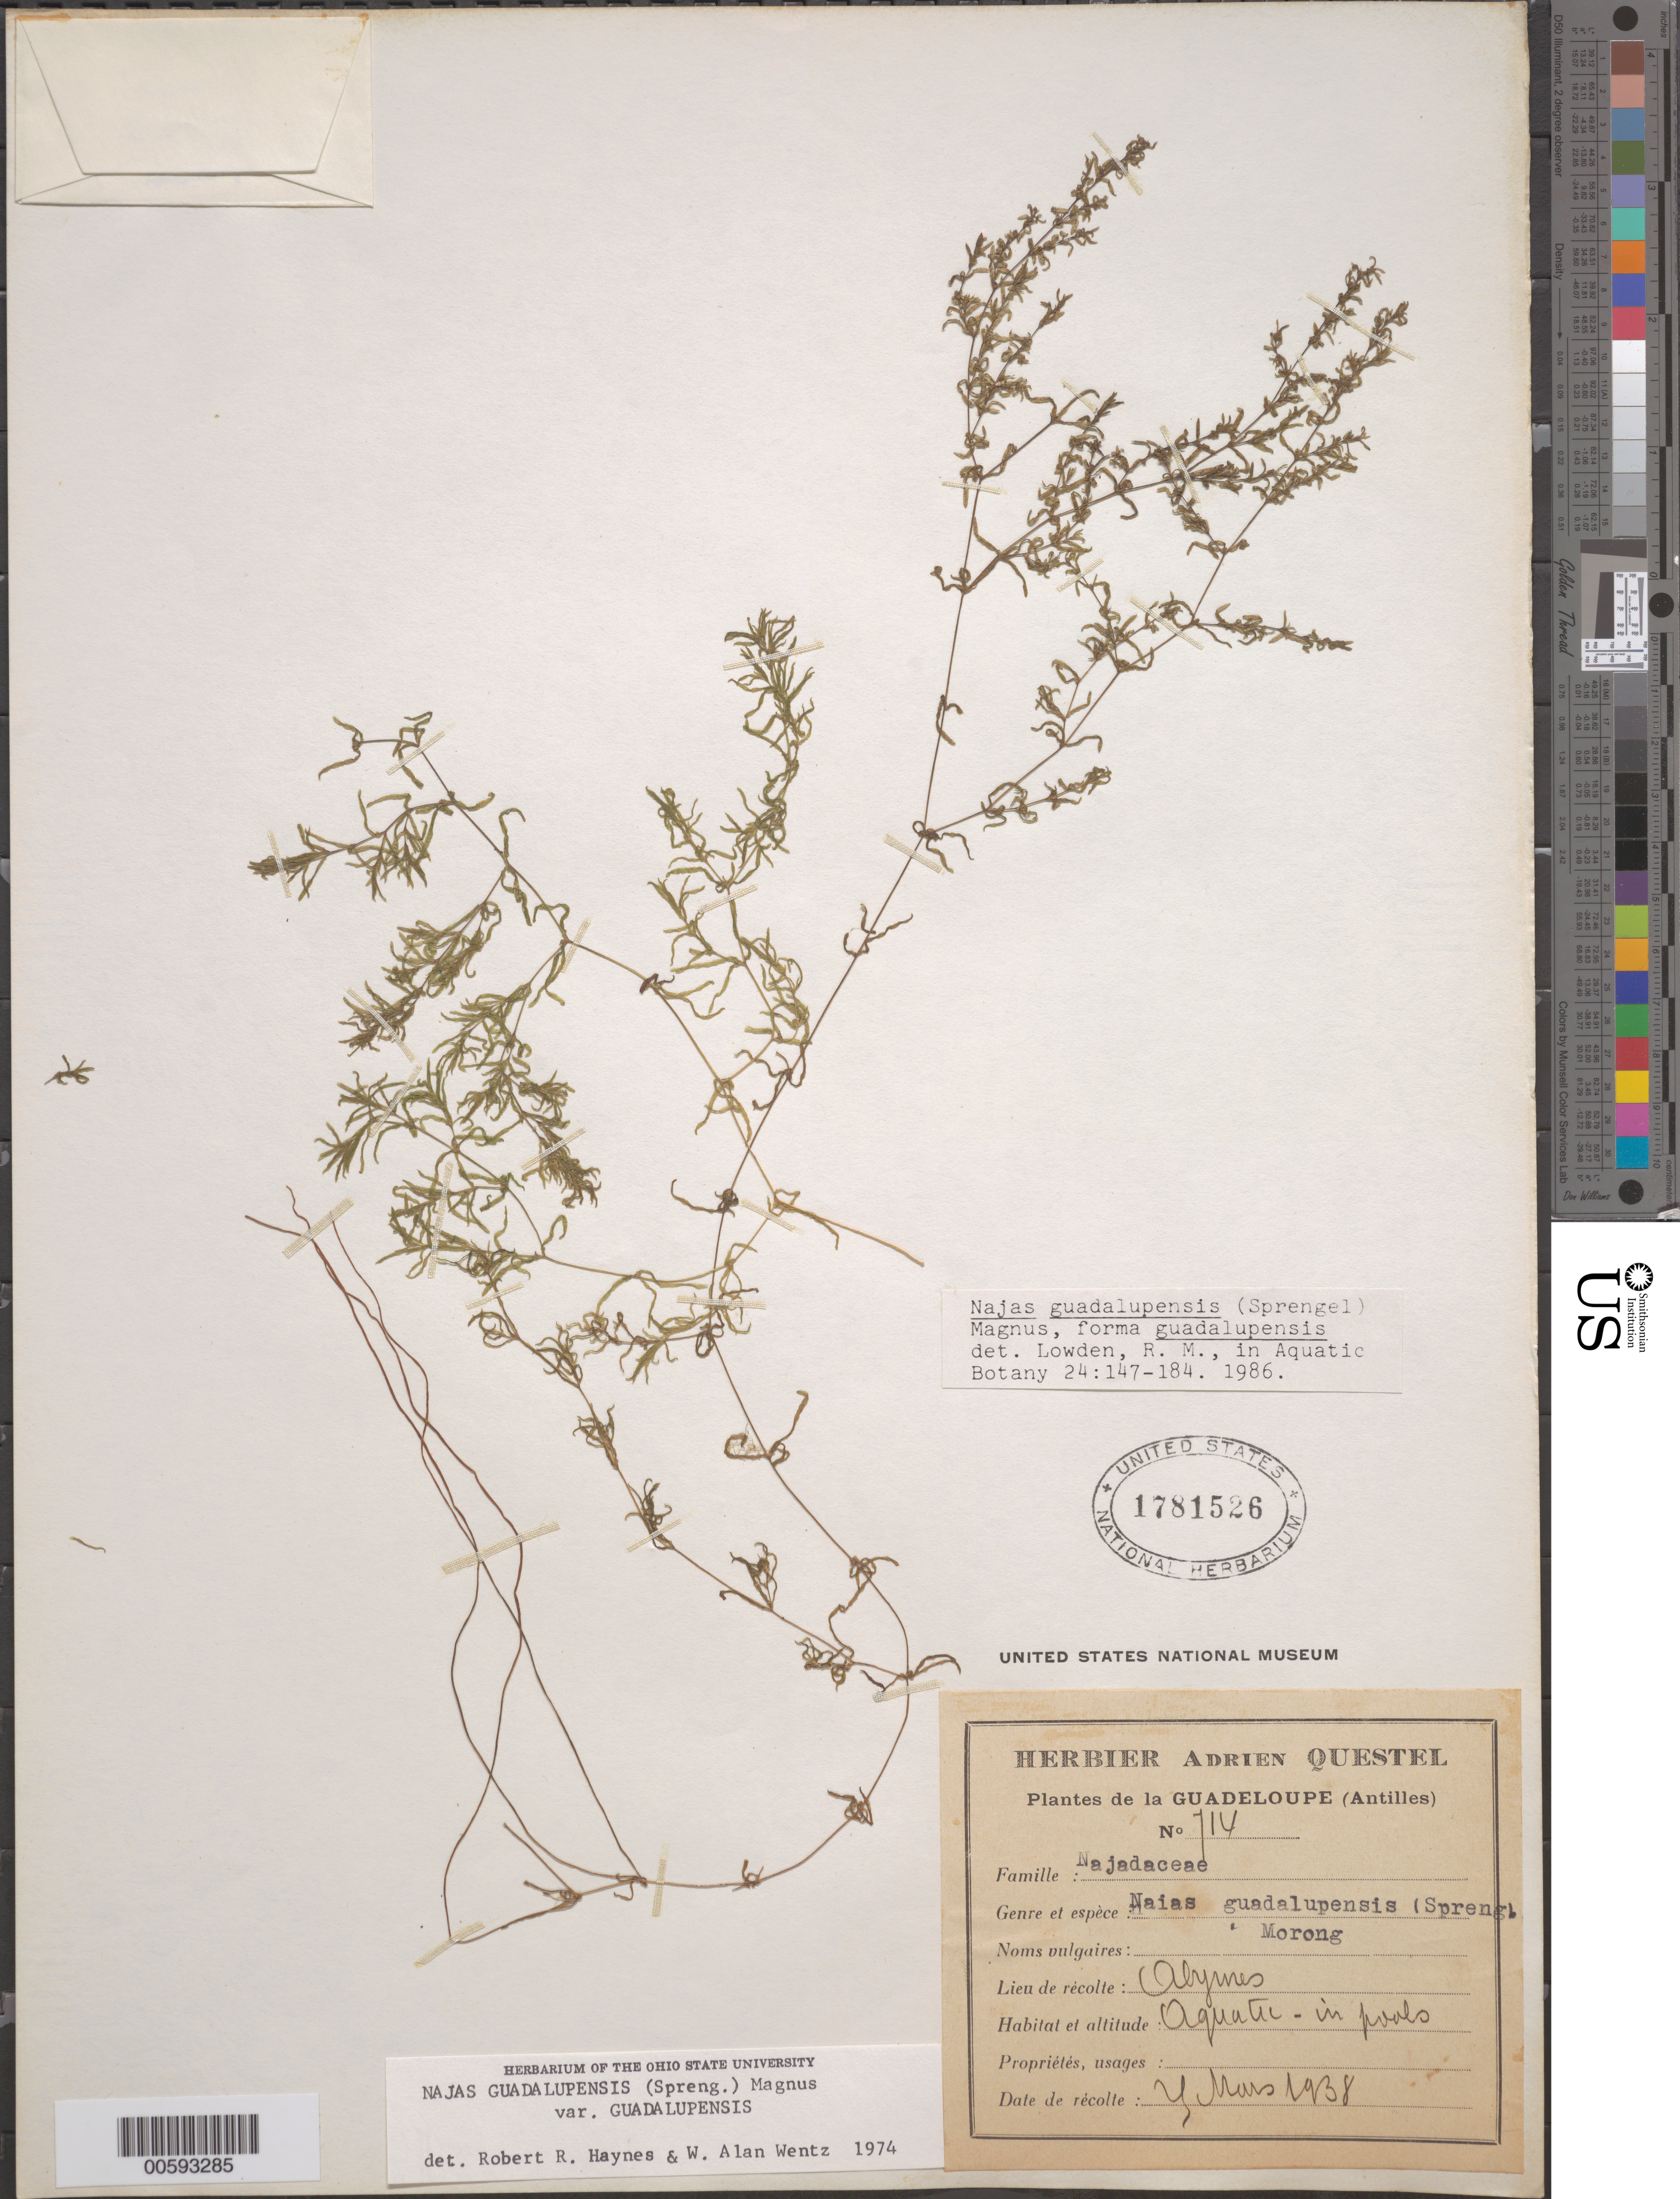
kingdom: Plantae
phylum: Tracheophyta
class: Liliopsida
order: Alismatales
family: Hydrocharitaceae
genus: Najas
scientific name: Najas guadalupensis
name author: (Spreng.) Magnus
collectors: A. Questel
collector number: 714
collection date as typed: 04 Mar 1938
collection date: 1938-03-04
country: Guadeloupe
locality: Antilles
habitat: N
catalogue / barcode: US 1781526